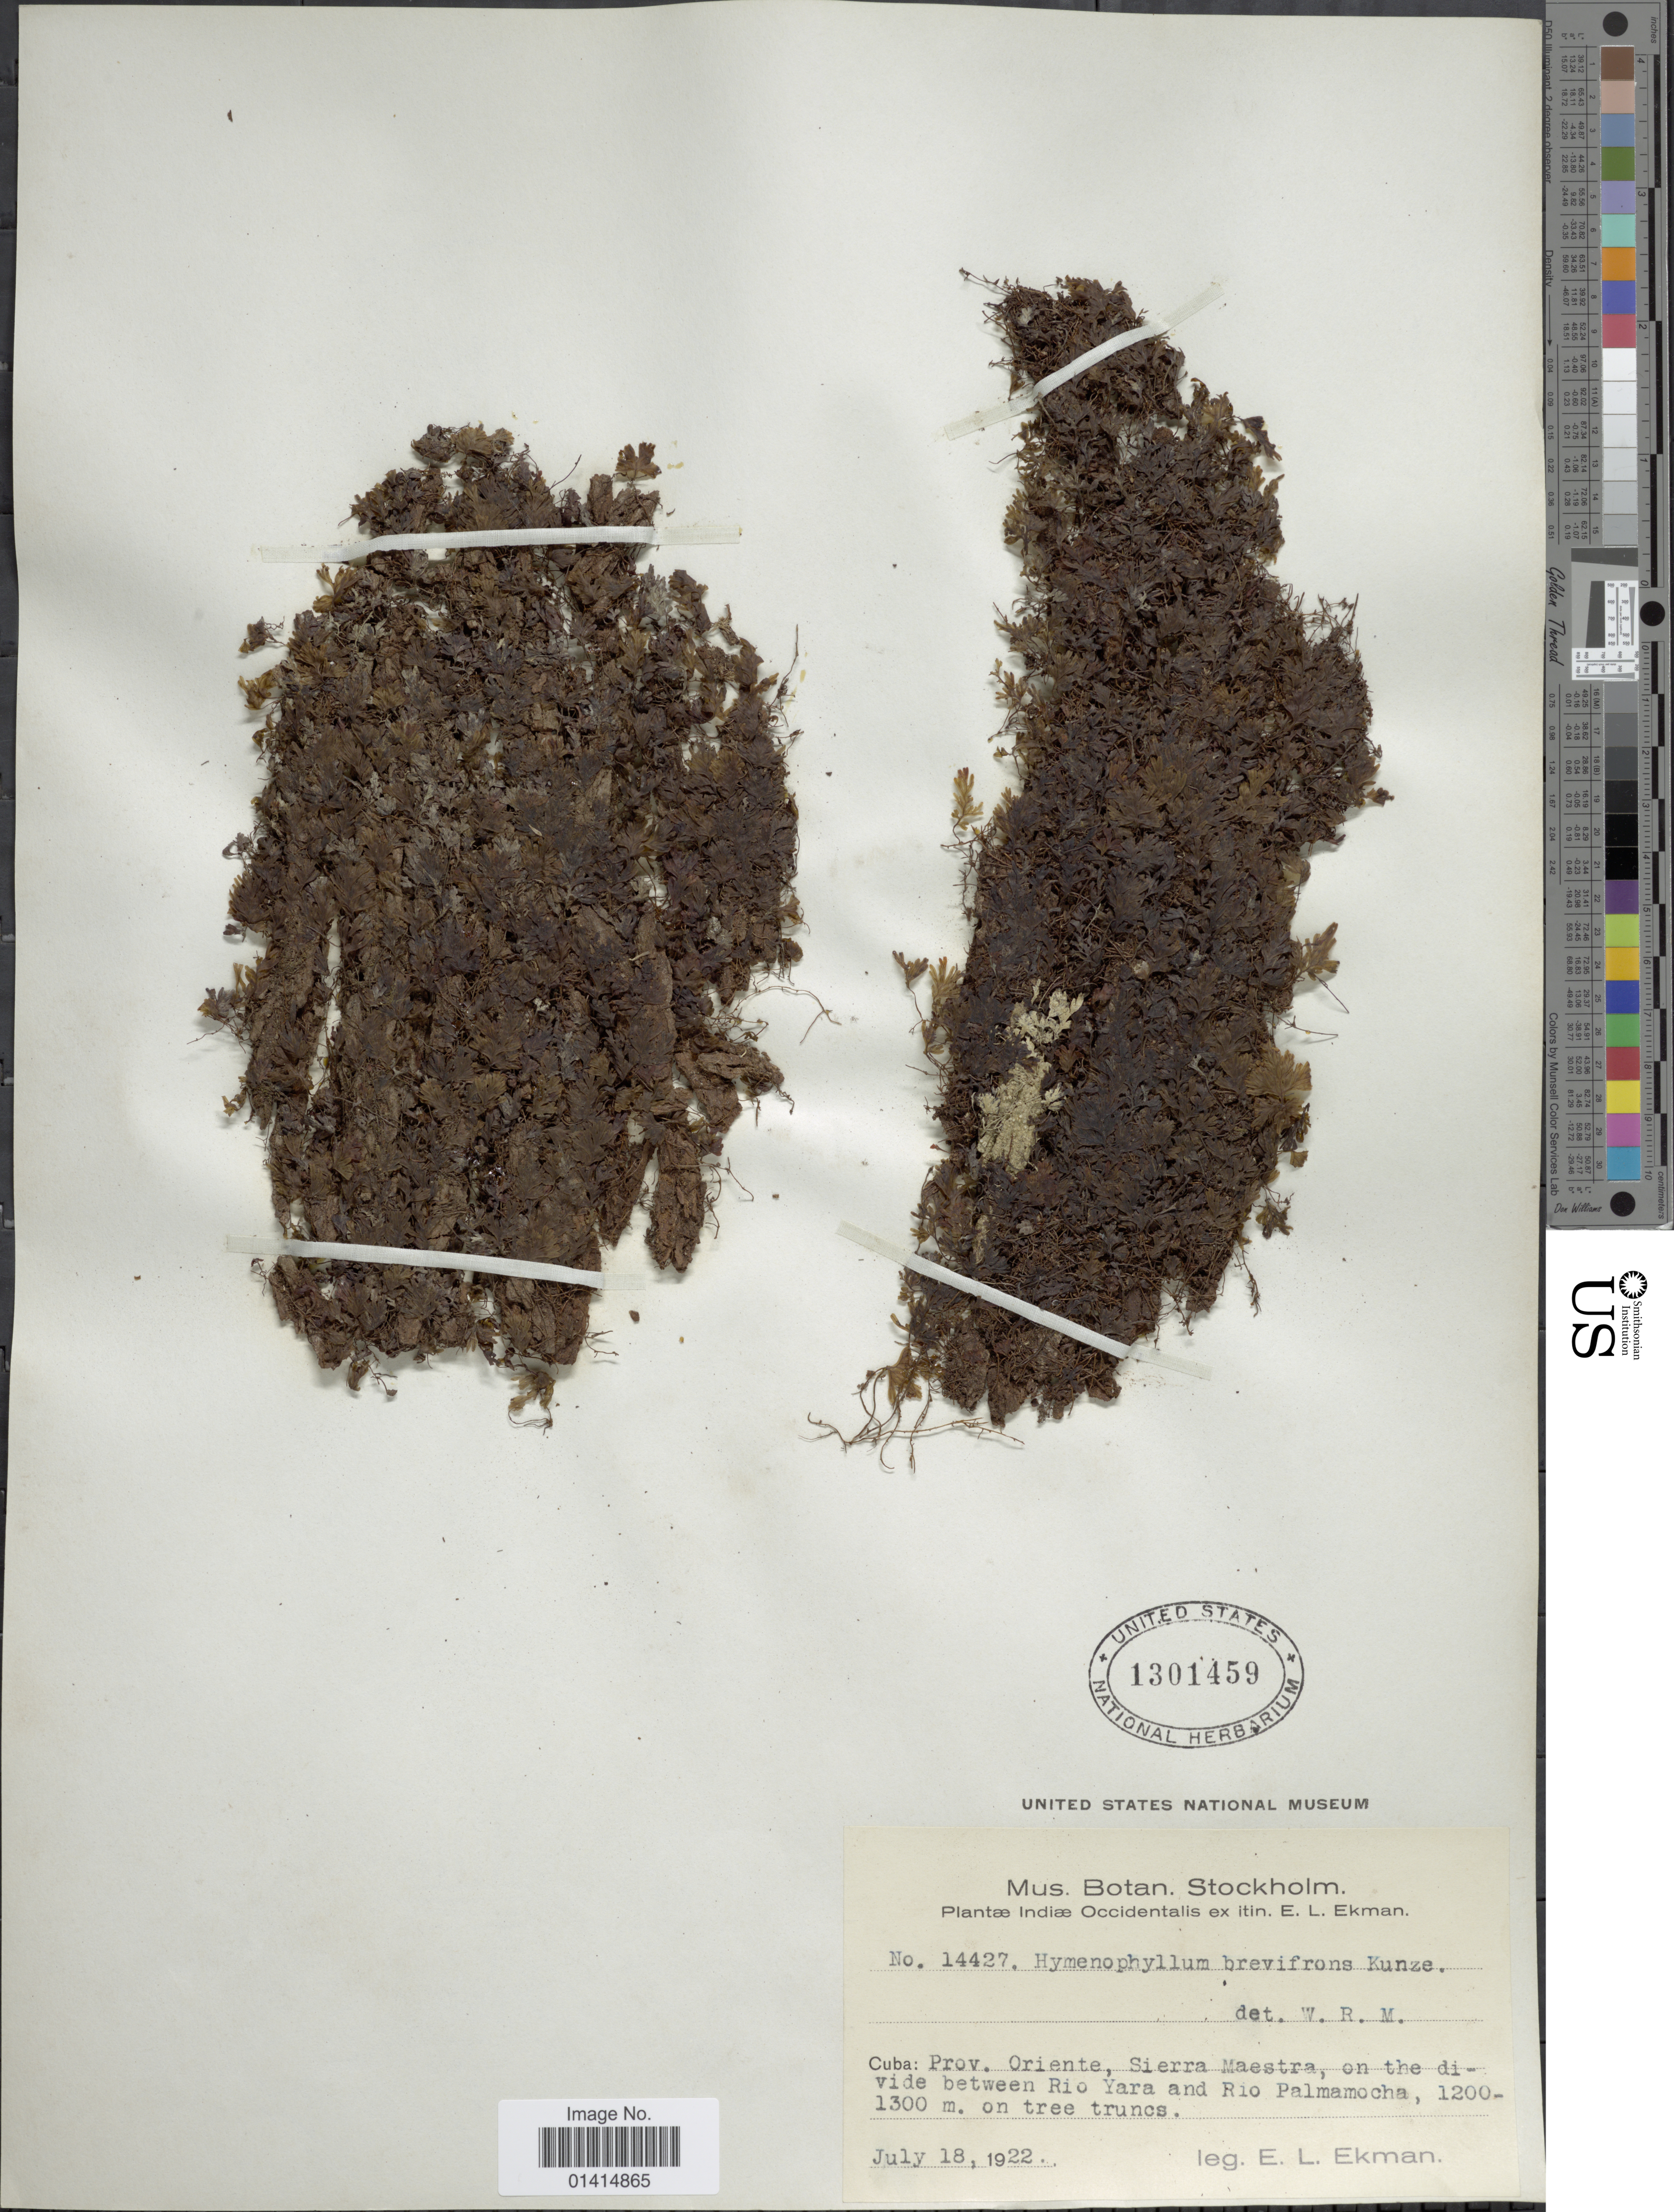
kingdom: Plantae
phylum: Tracheophyta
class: Polypodiopsida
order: Hymenophyllales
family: Hymenophyllaceae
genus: Hymenophyllum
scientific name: Hymenophyllum brevifrons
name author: Kunze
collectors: E. L. Ekman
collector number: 14427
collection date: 1922-07-18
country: Cuba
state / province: Oriente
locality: Sierra Maestra, on the divide between Rio Yara and Rio Palmamocha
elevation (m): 1200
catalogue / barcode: US 1301459